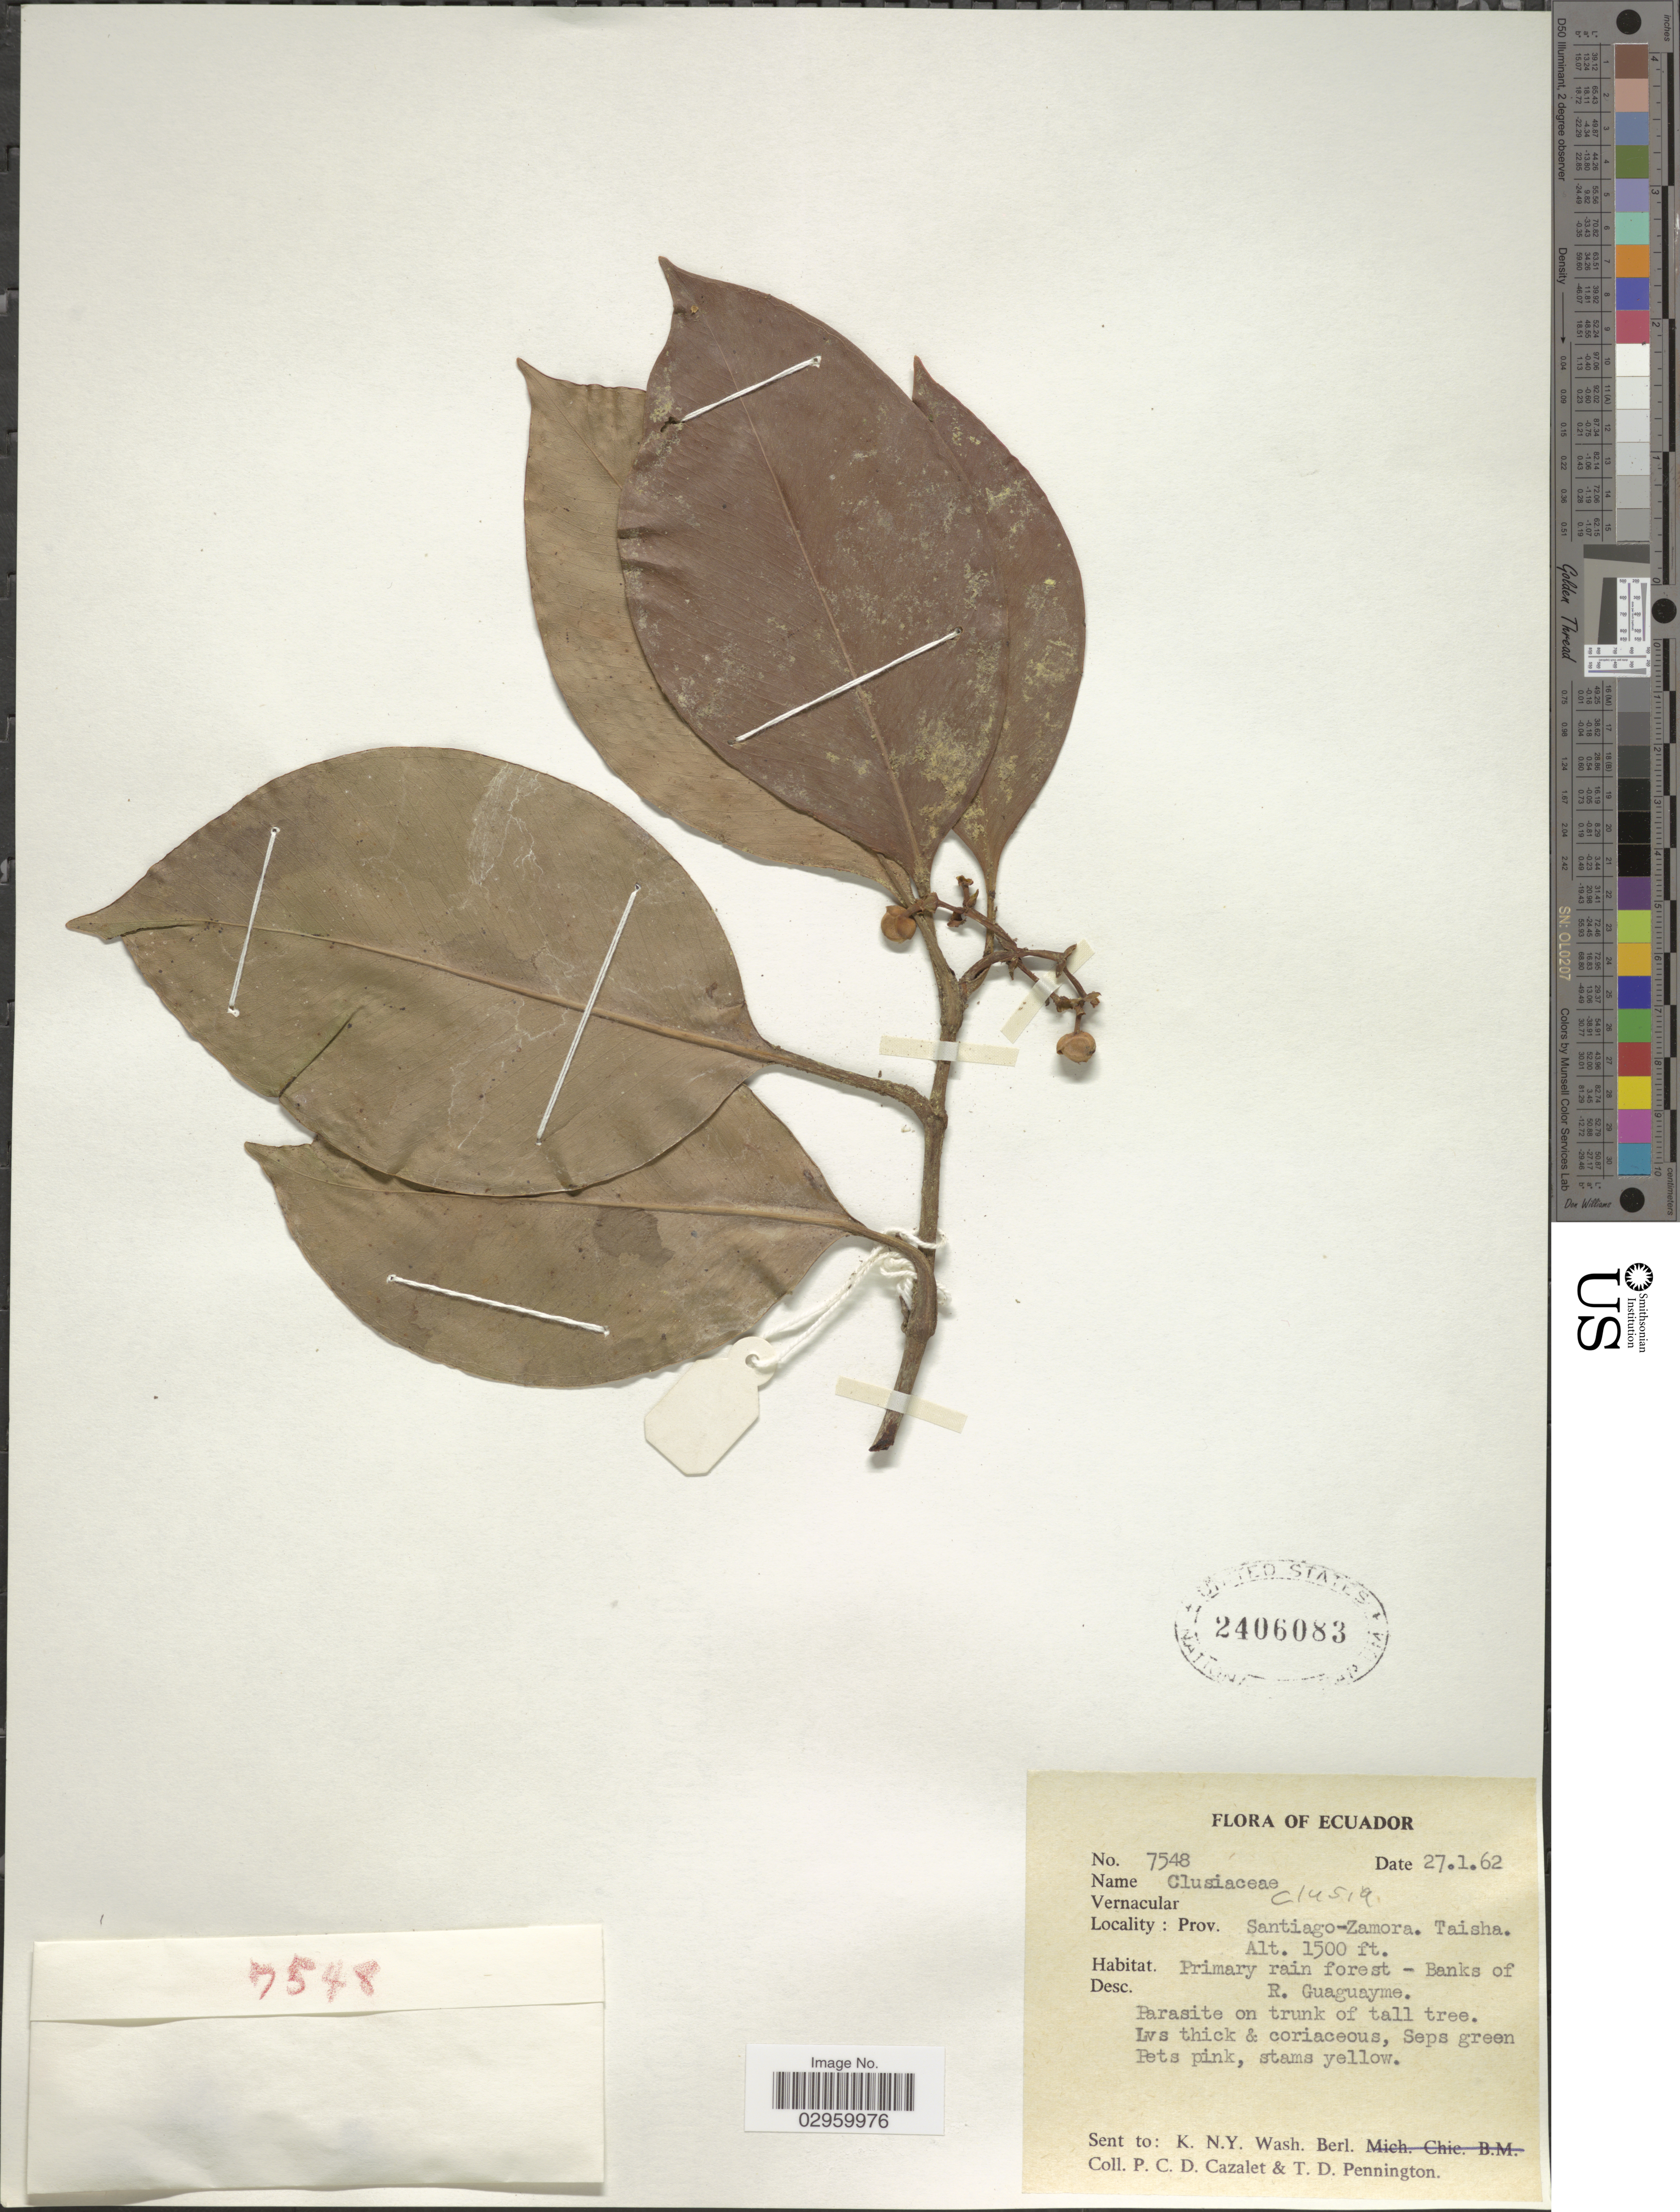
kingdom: Plantae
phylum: Tracheophyta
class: Magnoliopsida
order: Malpighiales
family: Clusiaceae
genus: Clusia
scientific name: Clusia sp.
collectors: P. C. D. Cazalet & T. D. Pennington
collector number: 7548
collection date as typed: Transcribed d/m/y: 27/1/62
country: Ecuador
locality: Prov. Santiago-Zamora. Taisha. Primary rain forest - Banks of R. Guaguayme.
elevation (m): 457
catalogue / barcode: US 2406083